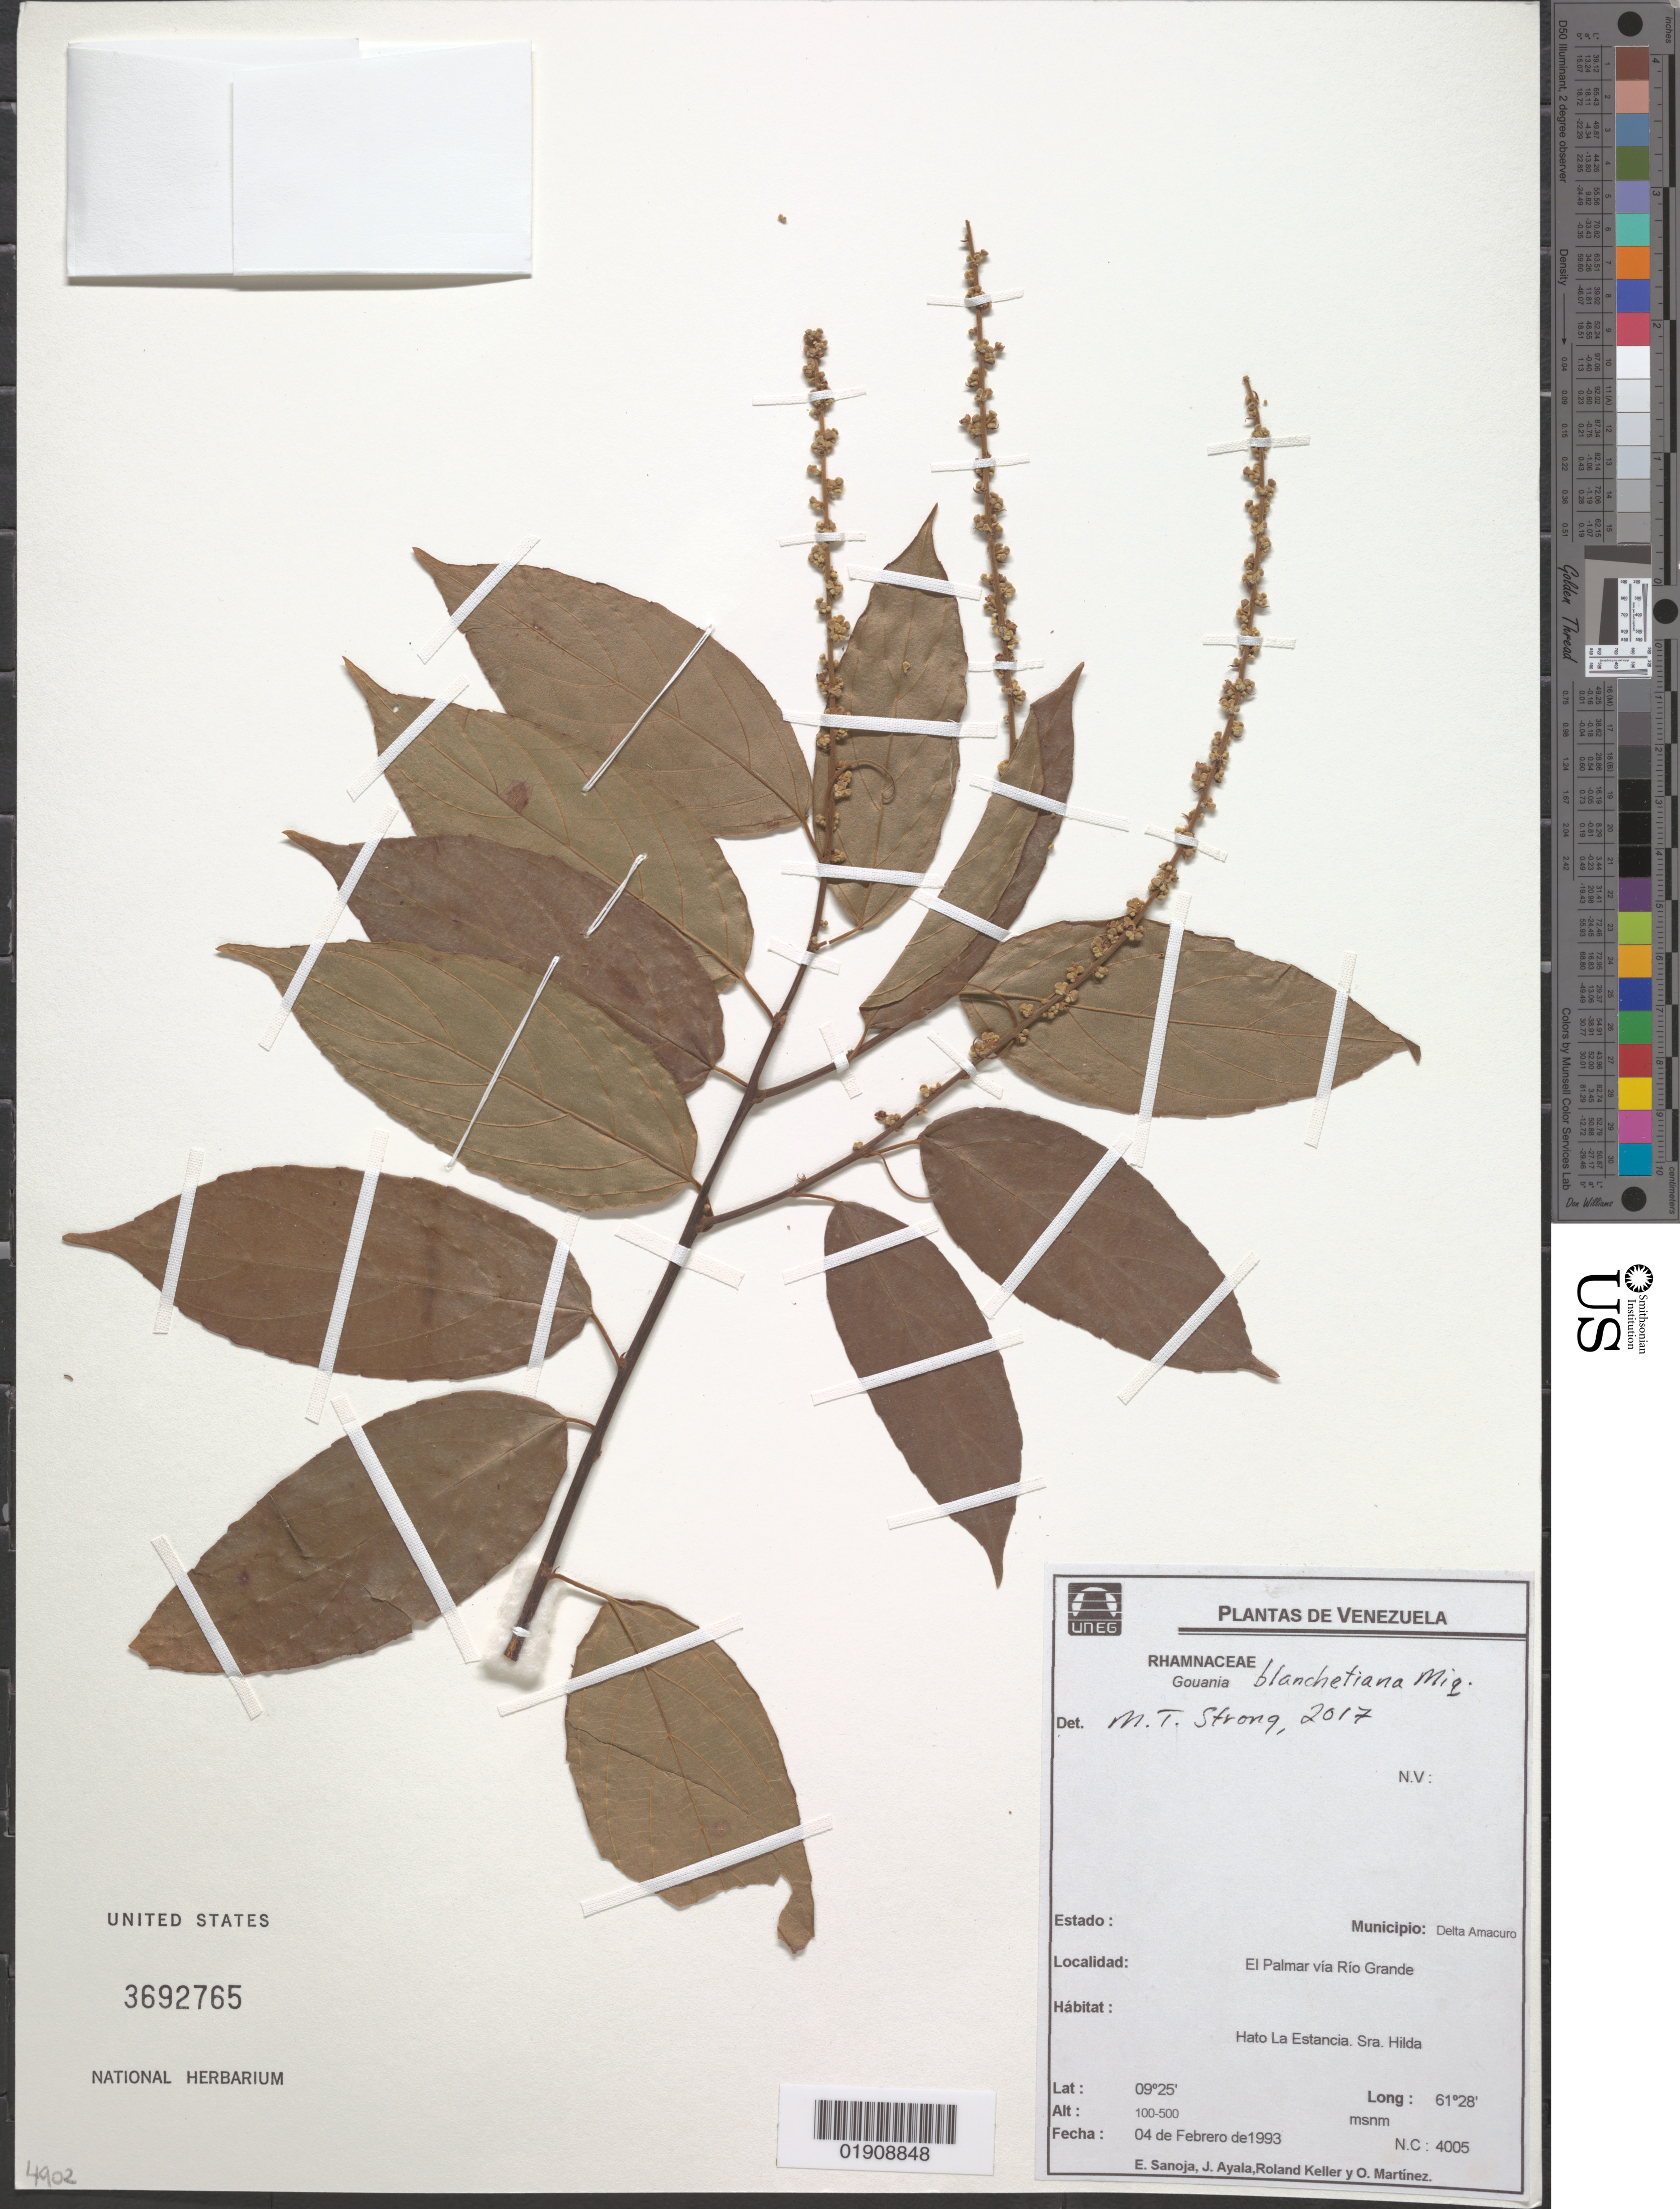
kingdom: Plantae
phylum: Tracheophyta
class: Magnoliopsida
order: Rosales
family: Rhamnaceae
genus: Gouania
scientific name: Gouania blanchetiana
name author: Miq.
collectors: E. Sanoja, J. Ayala & O. Martínez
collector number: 4005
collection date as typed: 4 Febrero 1993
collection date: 1993-02-04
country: Venezuela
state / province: Bolivar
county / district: Padre Pedro Chien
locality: Via el Palmar hacia Campamento Rio Grande y alrededores.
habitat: Hato La Estancia. Sra. Hilda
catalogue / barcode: US 3692765